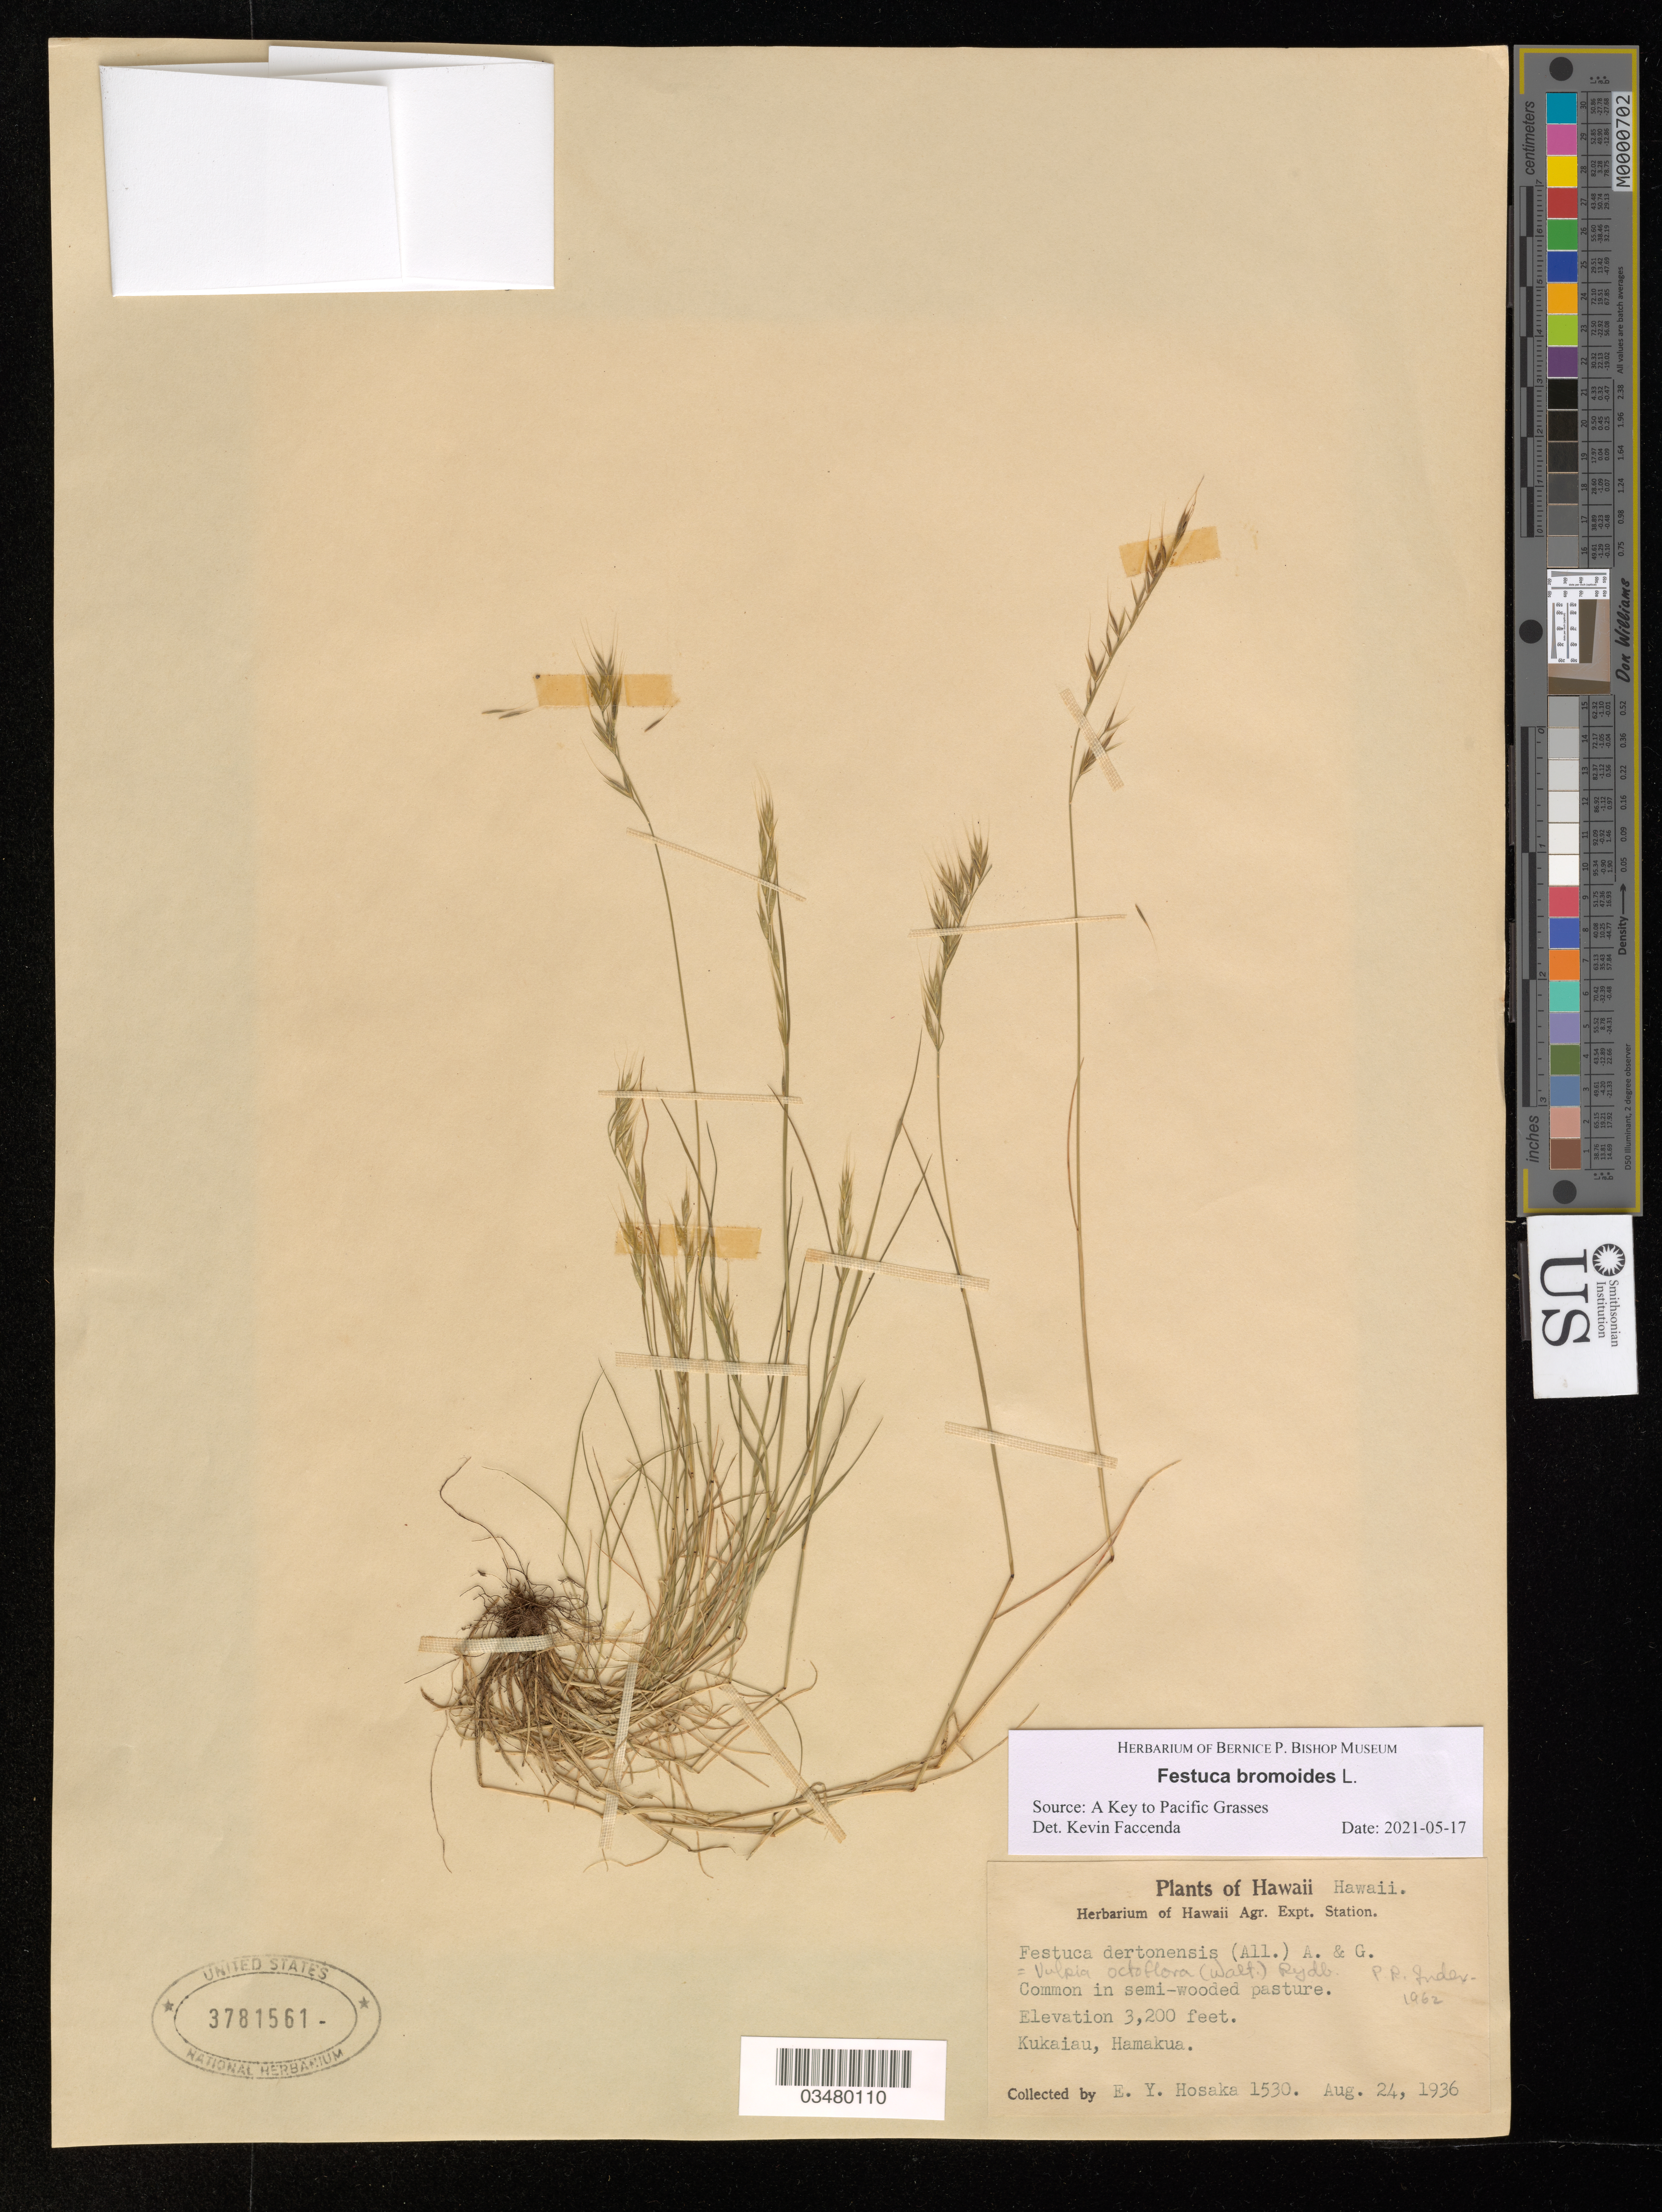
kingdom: Plantae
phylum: Tracheophyta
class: Liliopsida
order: Poales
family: Poaceae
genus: Festuca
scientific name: Festuca bromoides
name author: L.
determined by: Faccenda, K.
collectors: E. Y. Hosaka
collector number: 1530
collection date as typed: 24 Aug 1936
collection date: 1936-08-24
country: United States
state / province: Hawaii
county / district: Hawaii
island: Hawaii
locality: Hamakua, Kukaiau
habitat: Semi-wooded pasture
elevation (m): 975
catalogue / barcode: US 3781561